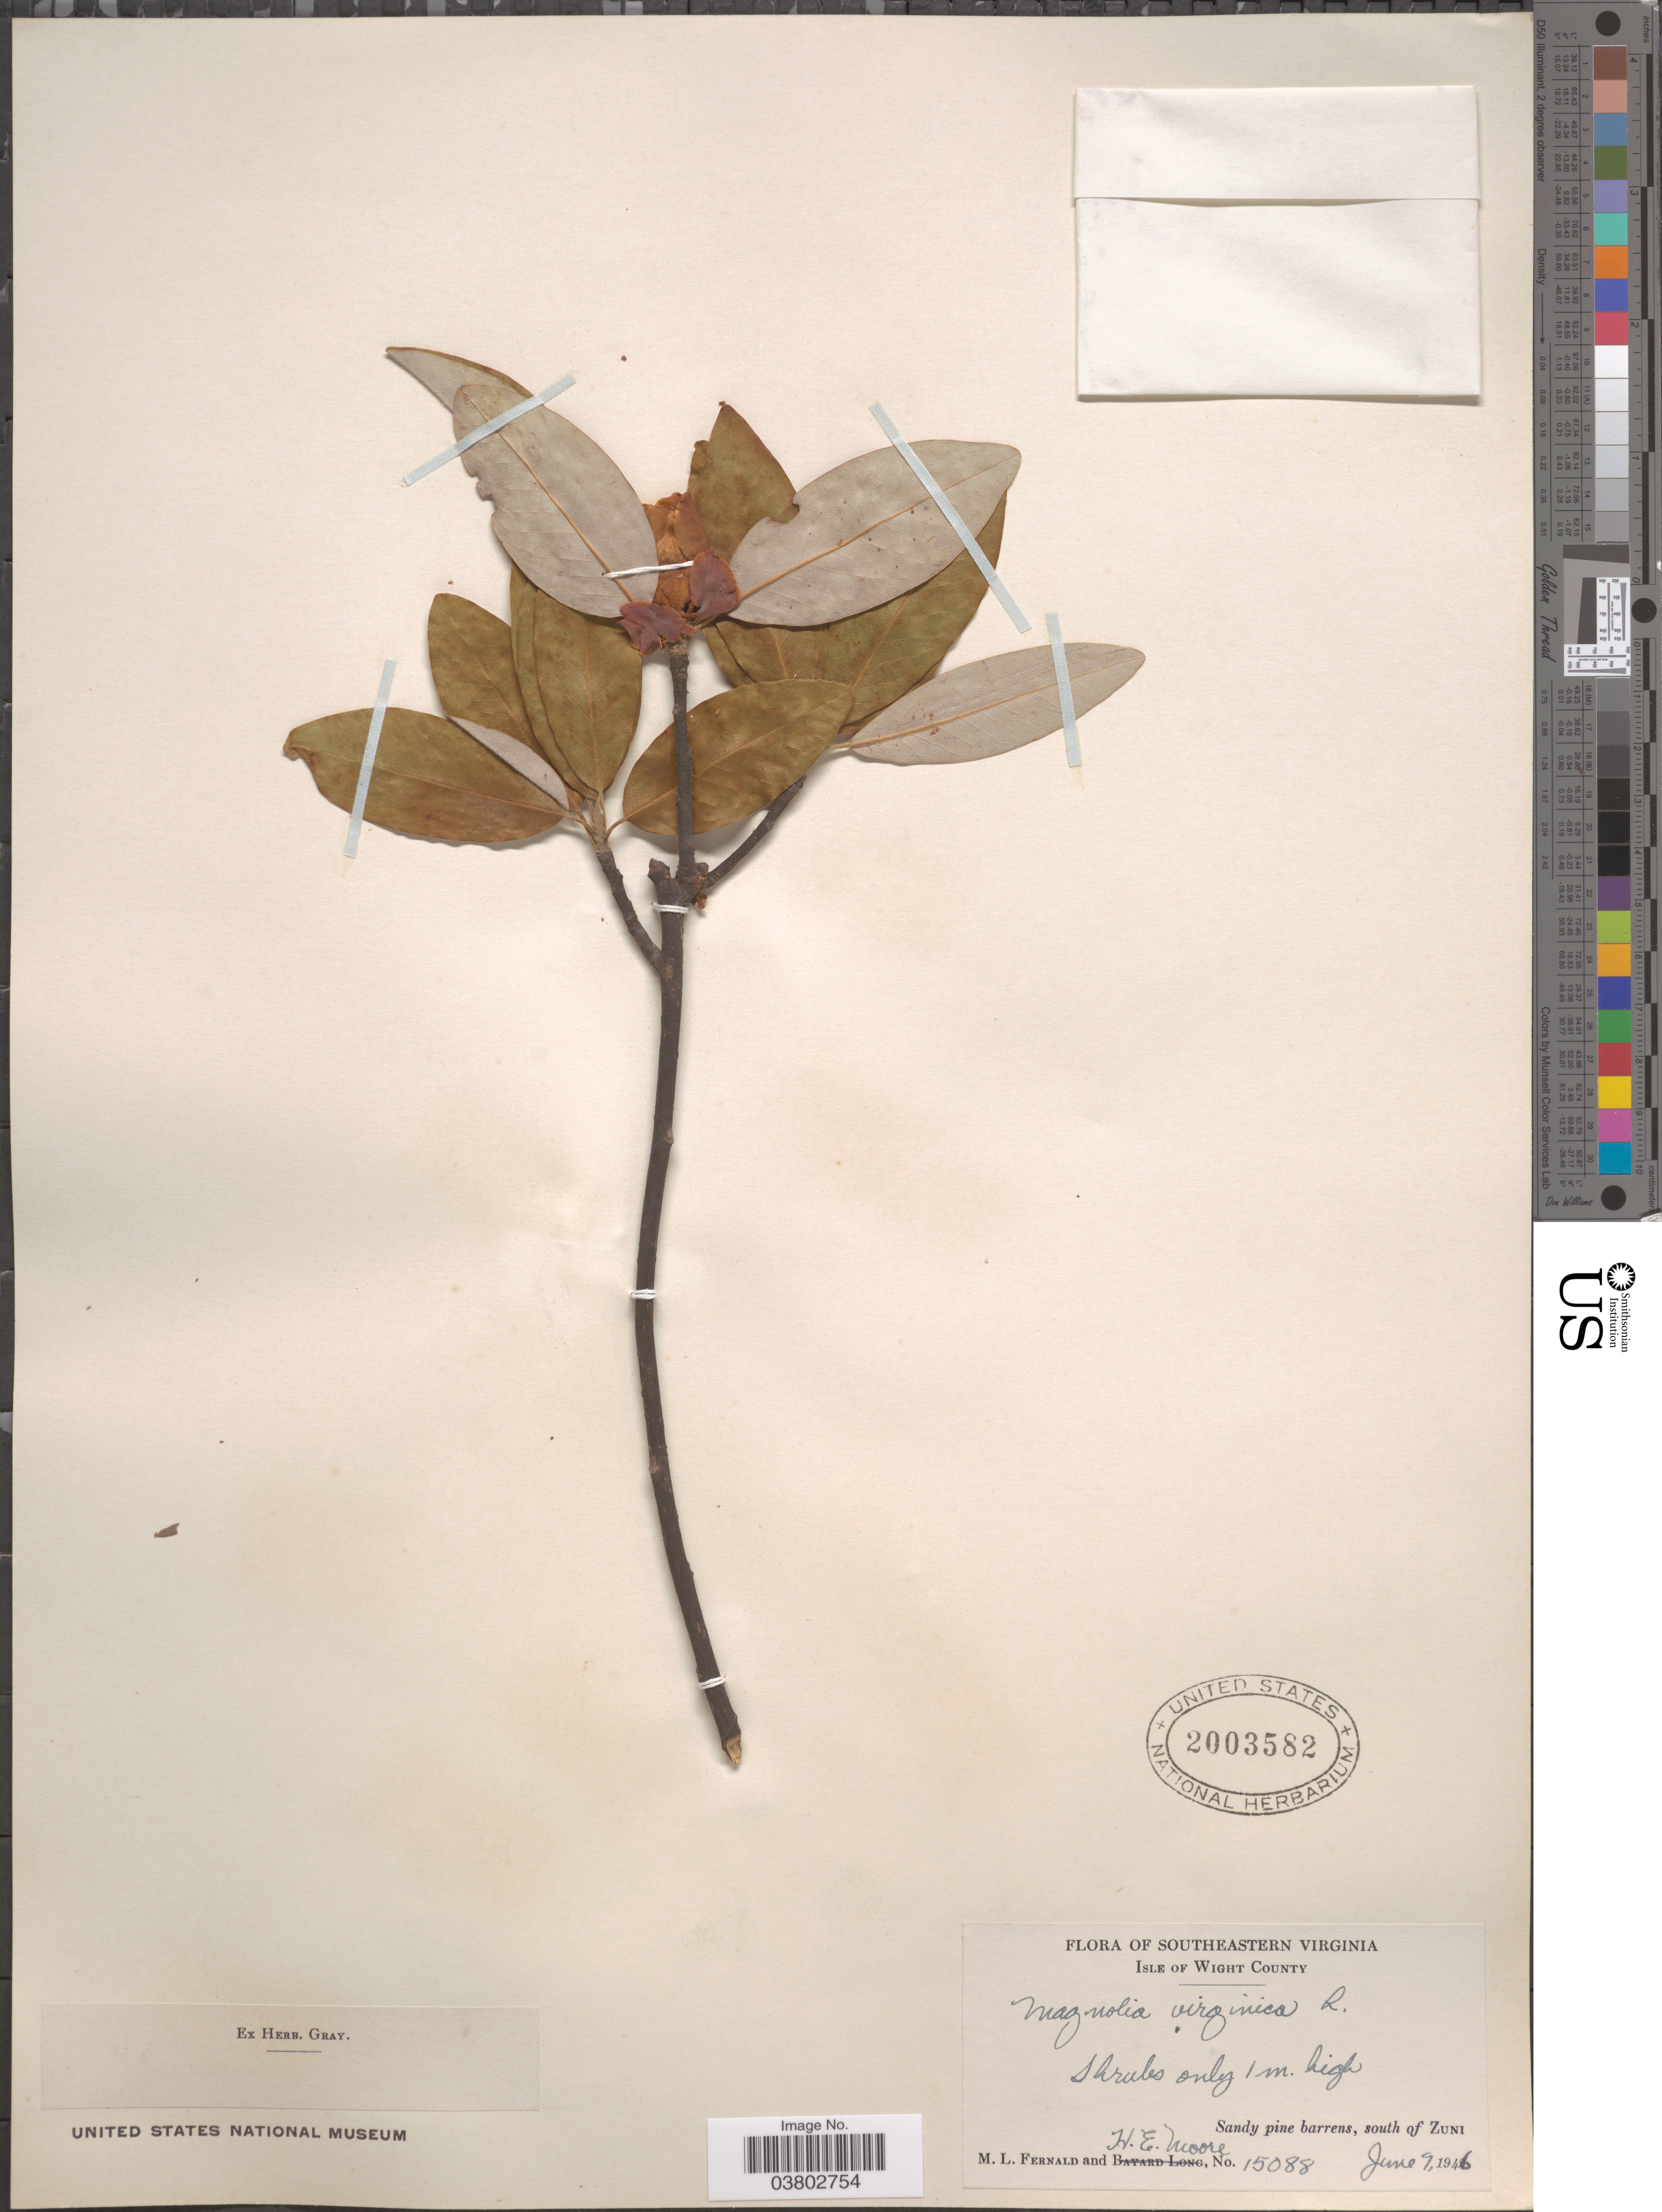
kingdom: Plantae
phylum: Tracheophyta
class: Magnoliopsida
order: Magnoliales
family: Magnoliaceae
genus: Magnolia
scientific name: Magnolia virginiana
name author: L.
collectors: M. L. Fernald & H. Moore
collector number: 15088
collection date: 1946-06-07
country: United States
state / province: Virginia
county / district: Isle of Wight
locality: Southeastern Virginia. Isle of Wight County. South of Zuni.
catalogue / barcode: US 2003582